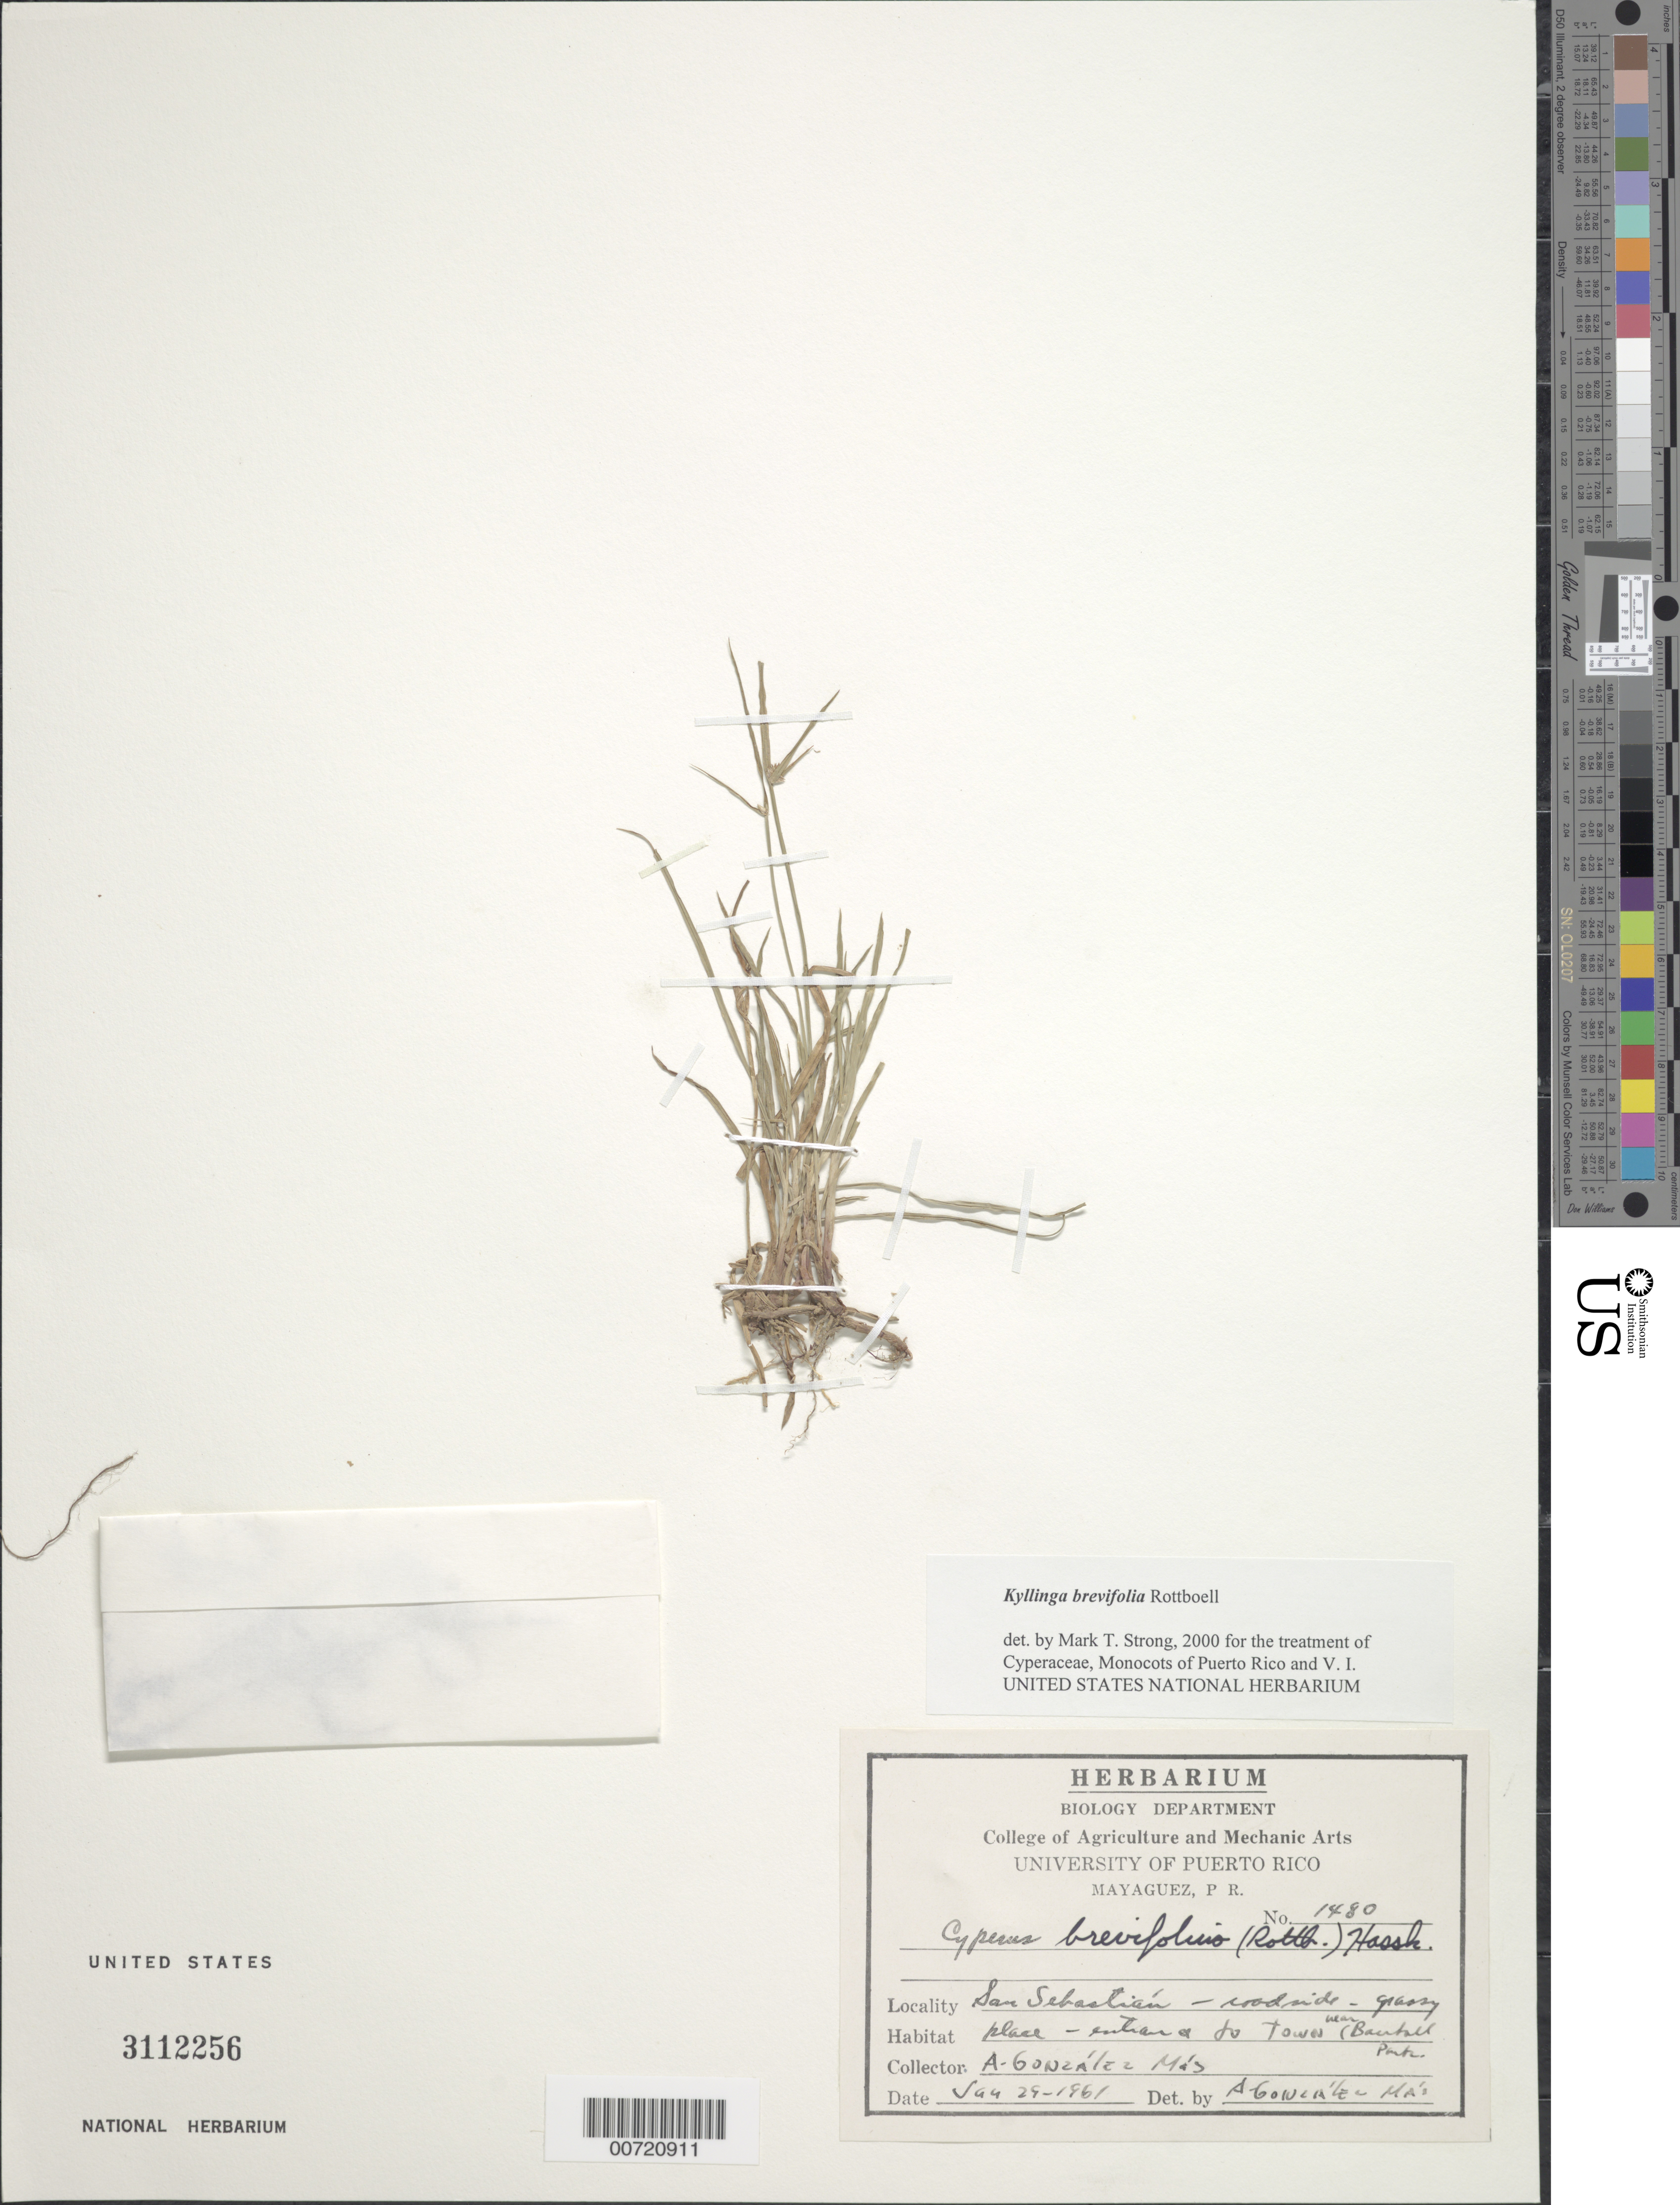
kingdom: Plantae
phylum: Tracheophyta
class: Liliopsida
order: Poales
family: Cyperaceae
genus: Cyperus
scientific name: Cyperus brevifolius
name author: (Rottb.) Hassk.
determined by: Strong, M. T., (US), Smithsonian Institution - National Museum of Natural History (UNITED STATES)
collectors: A. González Más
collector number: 1480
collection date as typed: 29 Jan 1961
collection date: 1961-01-29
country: Puerto Rico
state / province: San Sebastián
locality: San Sebastián: entrance to town near baseball park.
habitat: Roadside, grassy place.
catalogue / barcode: US 3112256